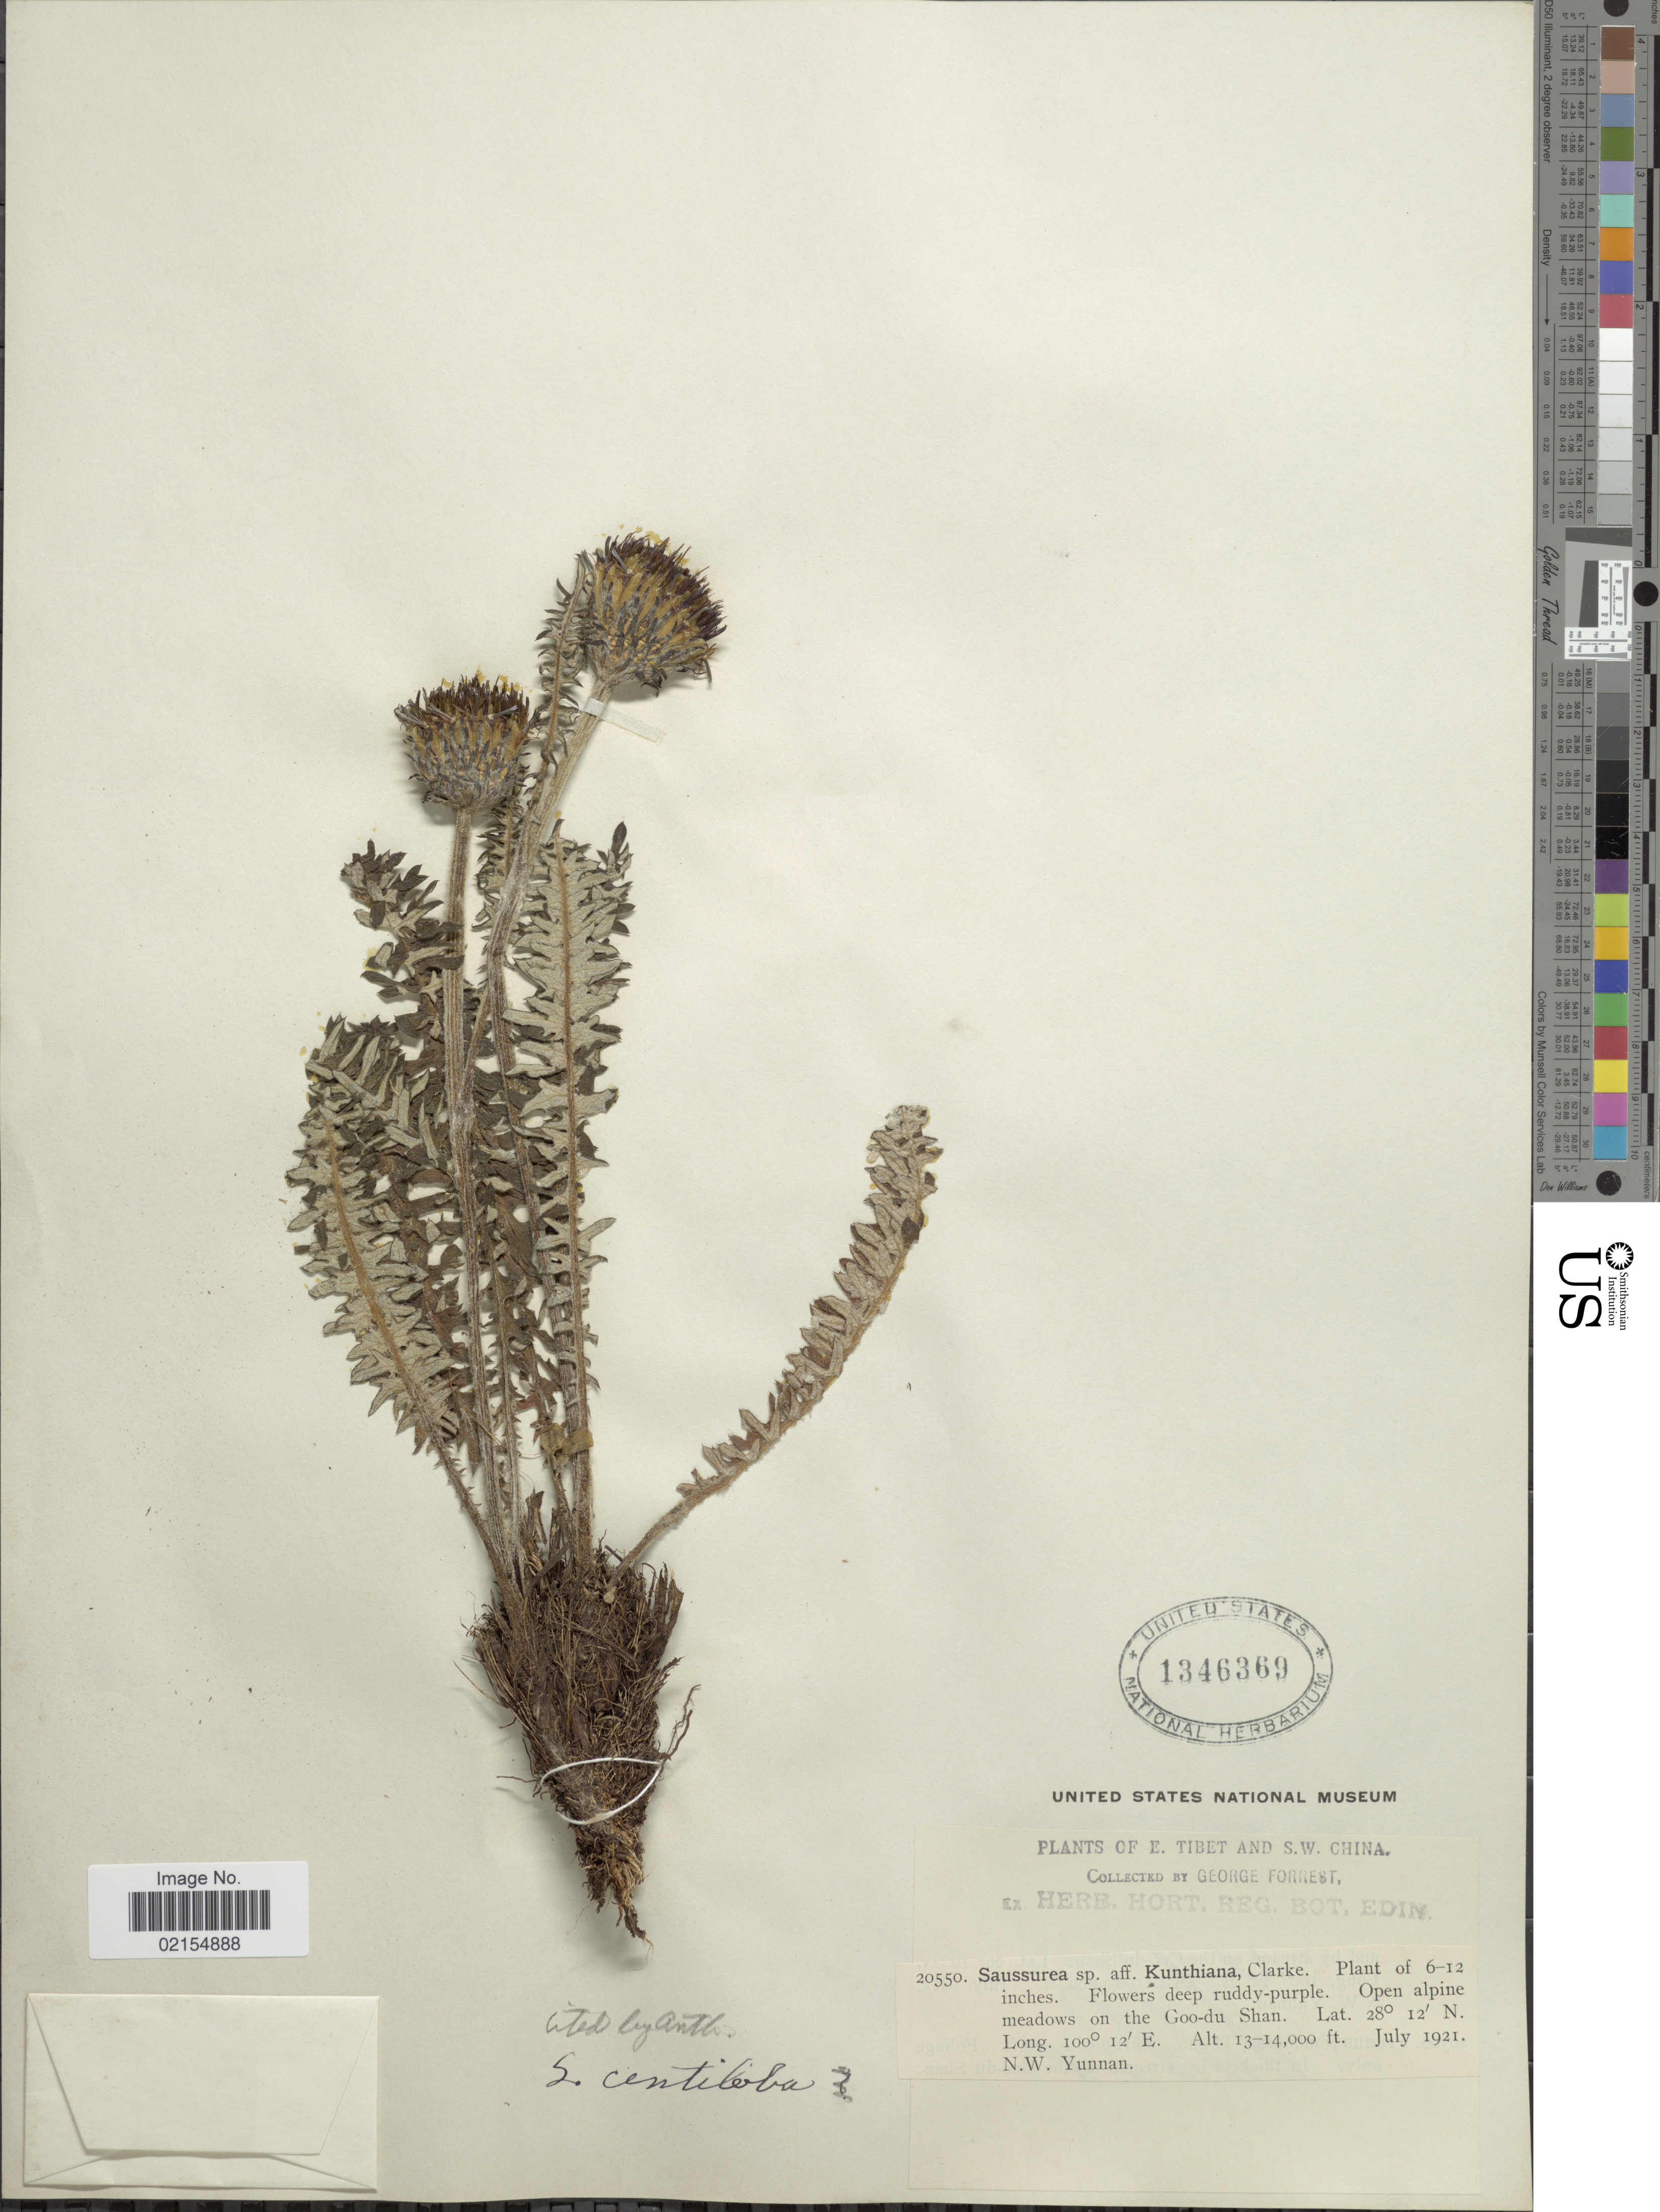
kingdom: Plantae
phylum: Tracheophyta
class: Magnoliopsida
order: Asterales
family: Asteraceae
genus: Saussurea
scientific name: Saussurea centiloba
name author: Hand.-Mazz.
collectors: G. Forrest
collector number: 20550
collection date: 1921-07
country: China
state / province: Yunnan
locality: E. Tibet and S.W. China, Open alpine meadows on the Goo-du Shan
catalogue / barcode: US 1346369